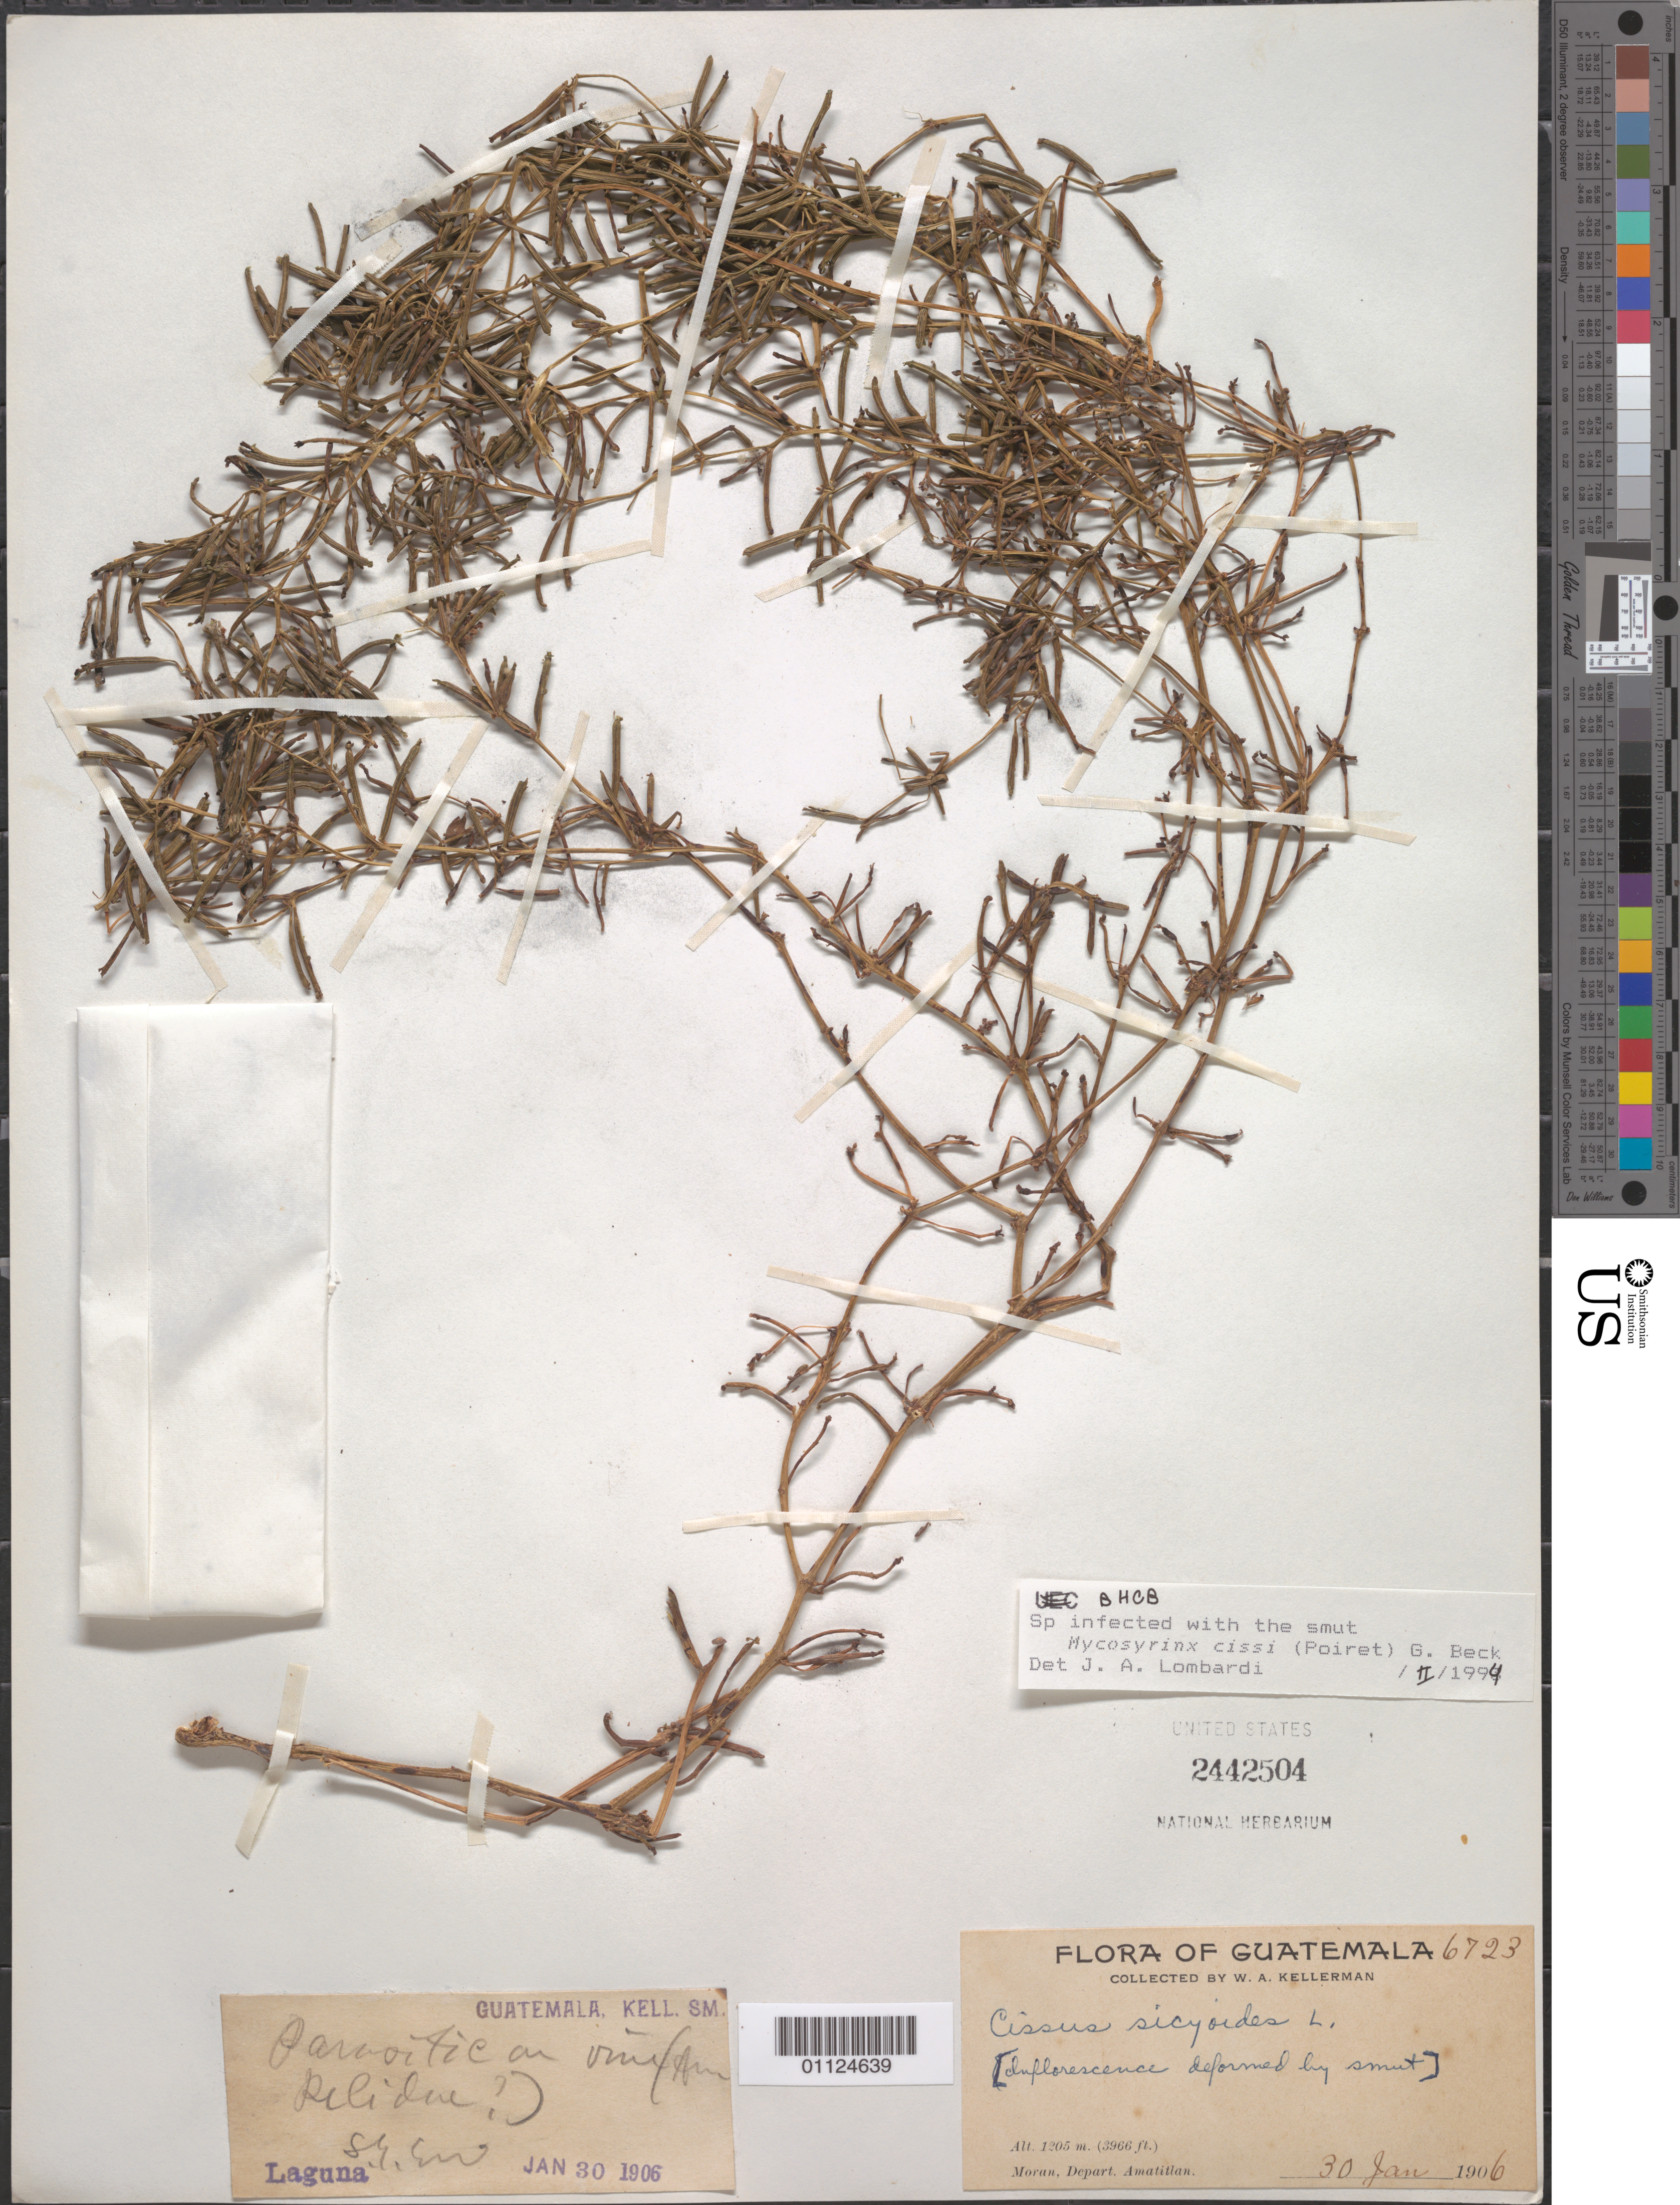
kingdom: Plantae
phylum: Tracheophyta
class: Magnoliopsida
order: Vitales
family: Vitaceae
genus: Cissus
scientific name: Cissus verticillata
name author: (L.) Nicolson & C.E. Jarvis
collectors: W. Kellerman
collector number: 6723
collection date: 1906-01-30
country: Guatemala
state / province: Guatemala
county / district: Amatitlan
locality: Moran.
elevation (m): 1205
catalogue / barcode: US 2442504